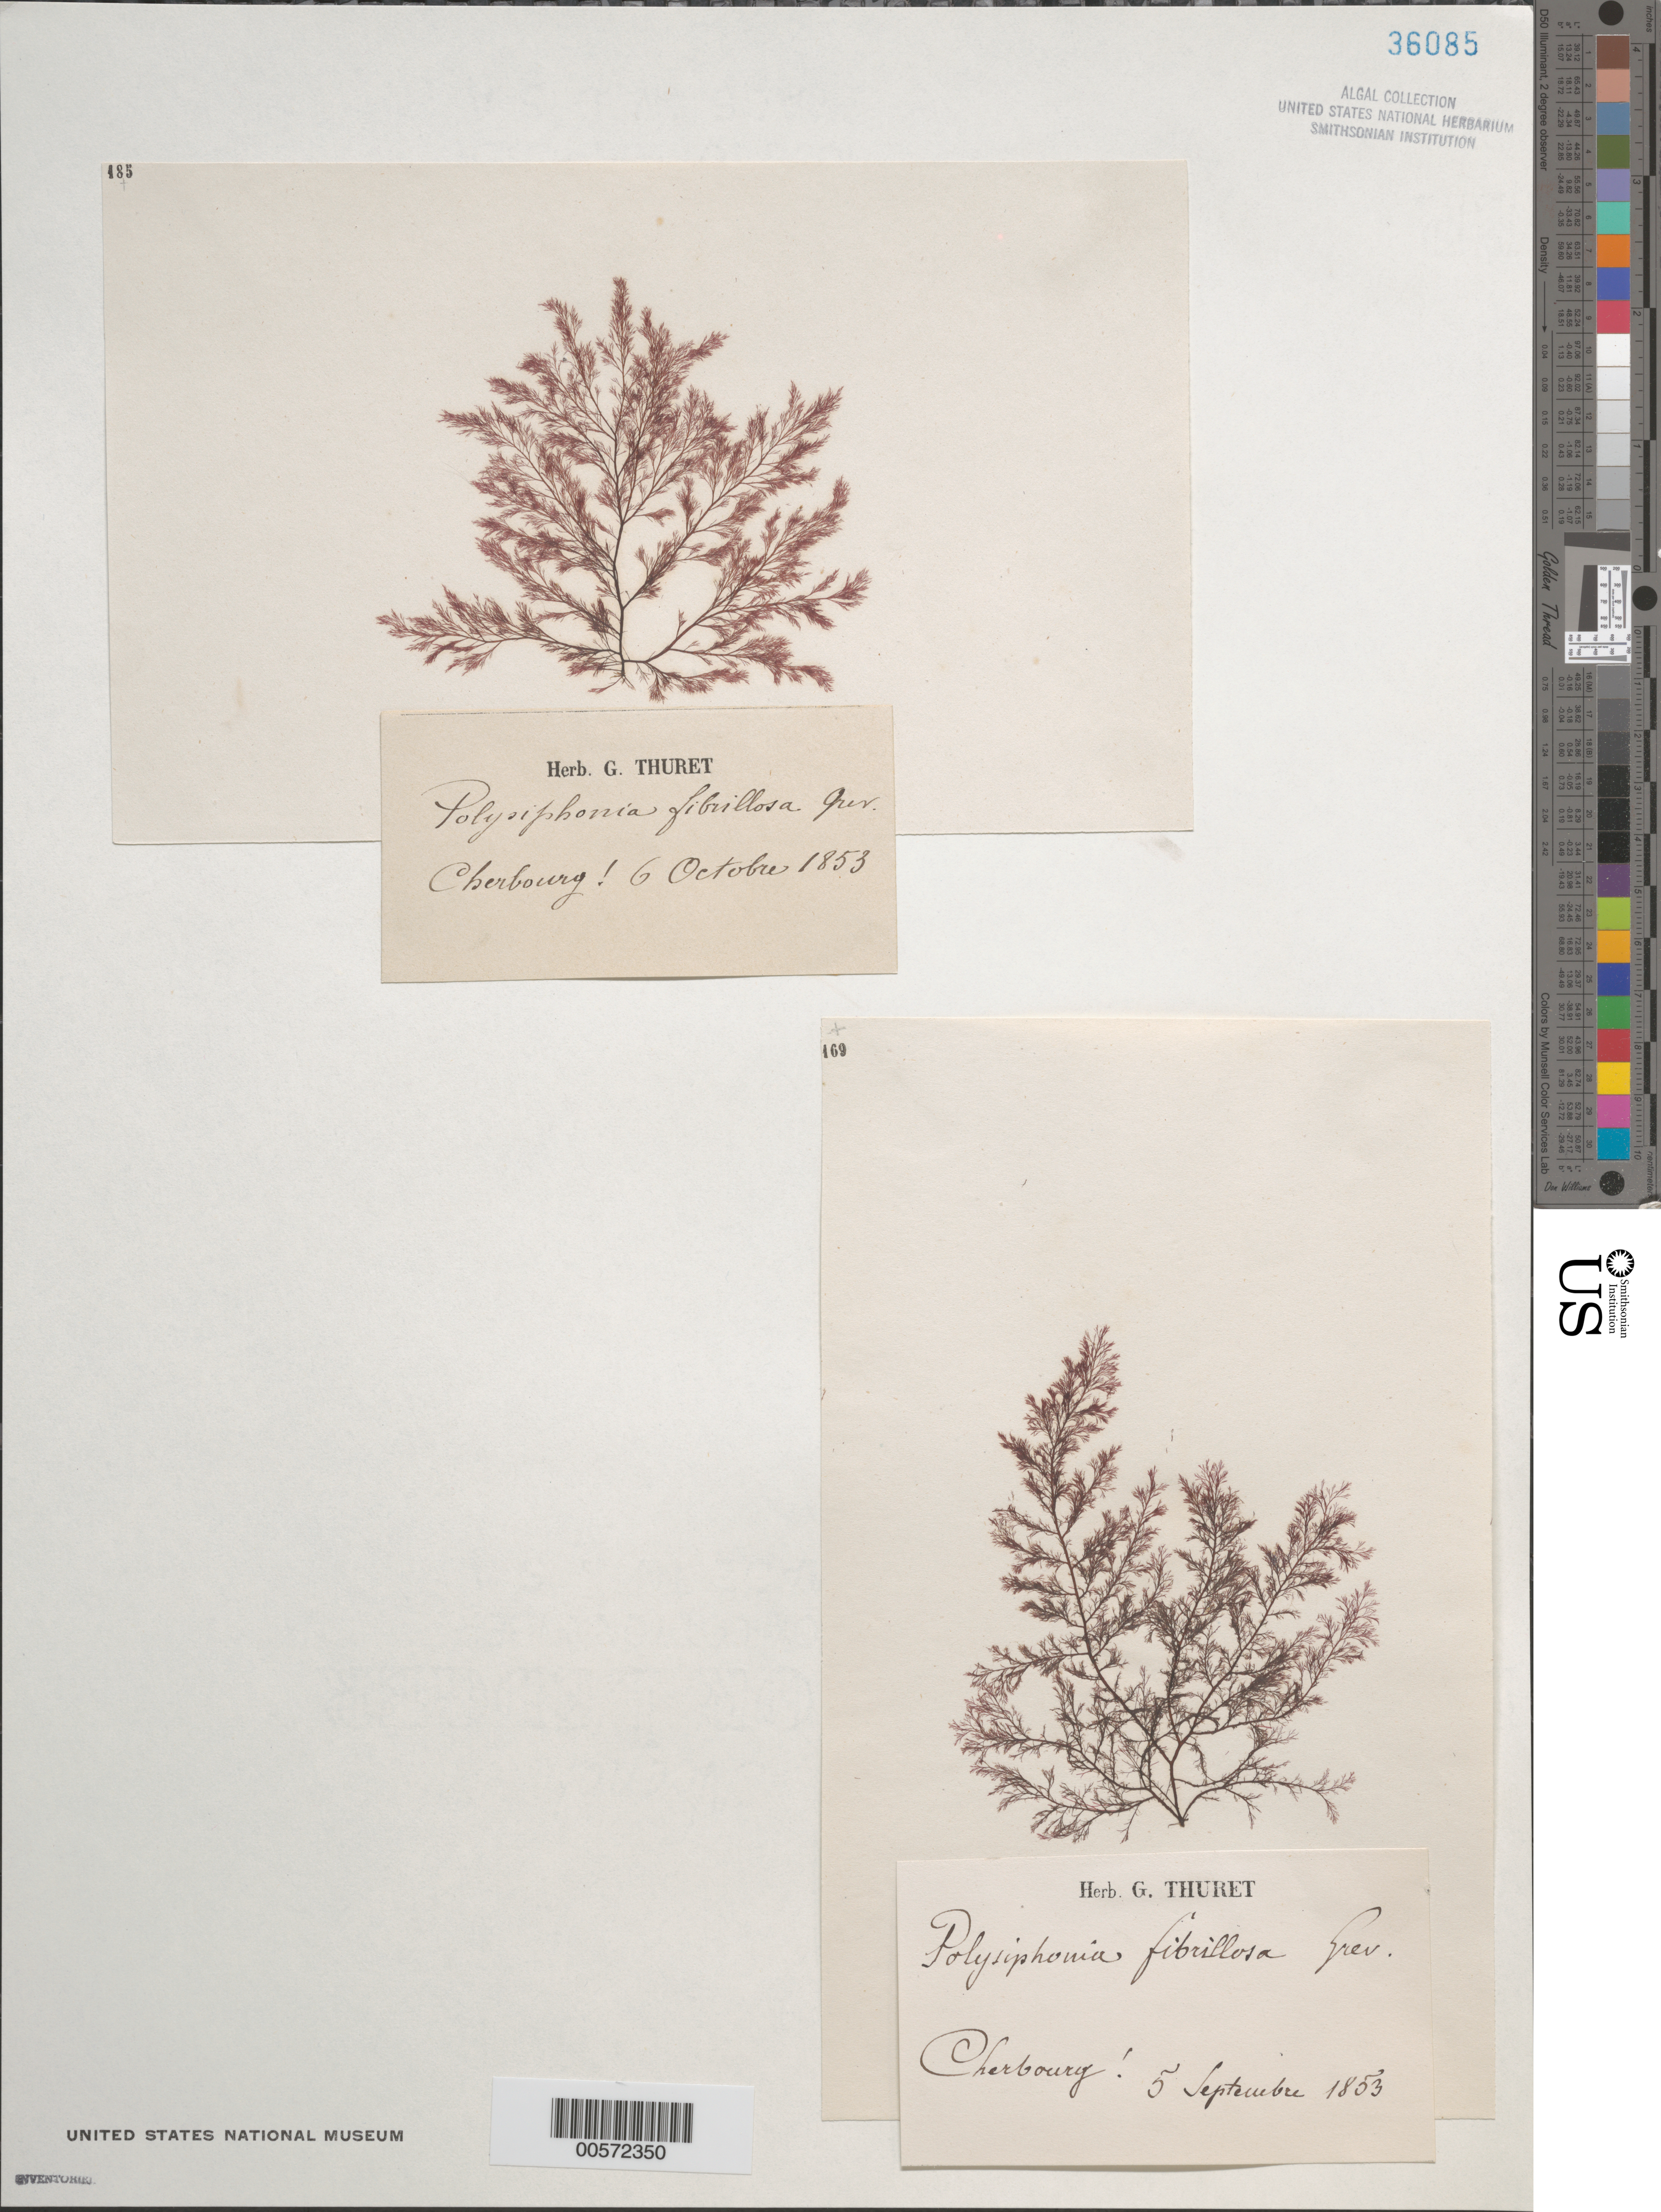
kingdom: Plantae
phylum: Rhodophyta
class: Florideophyceae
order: Ceramiales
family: Rhodomelaceae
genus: Leptosiphonia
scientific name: Leptosiphonia fibrillosa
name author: (C. Agardh) Savoie & G.W. Saunders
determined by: Algae name updating Project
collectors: Thuret, G. (herbarium)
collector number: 169 & 185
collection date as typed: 05 Sep 1853 AND 06 Oct 1853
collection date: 1853-09-05,1853-10-06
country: France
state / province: Normandie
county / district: Manche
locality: Cherbourg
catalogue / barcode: US 36085